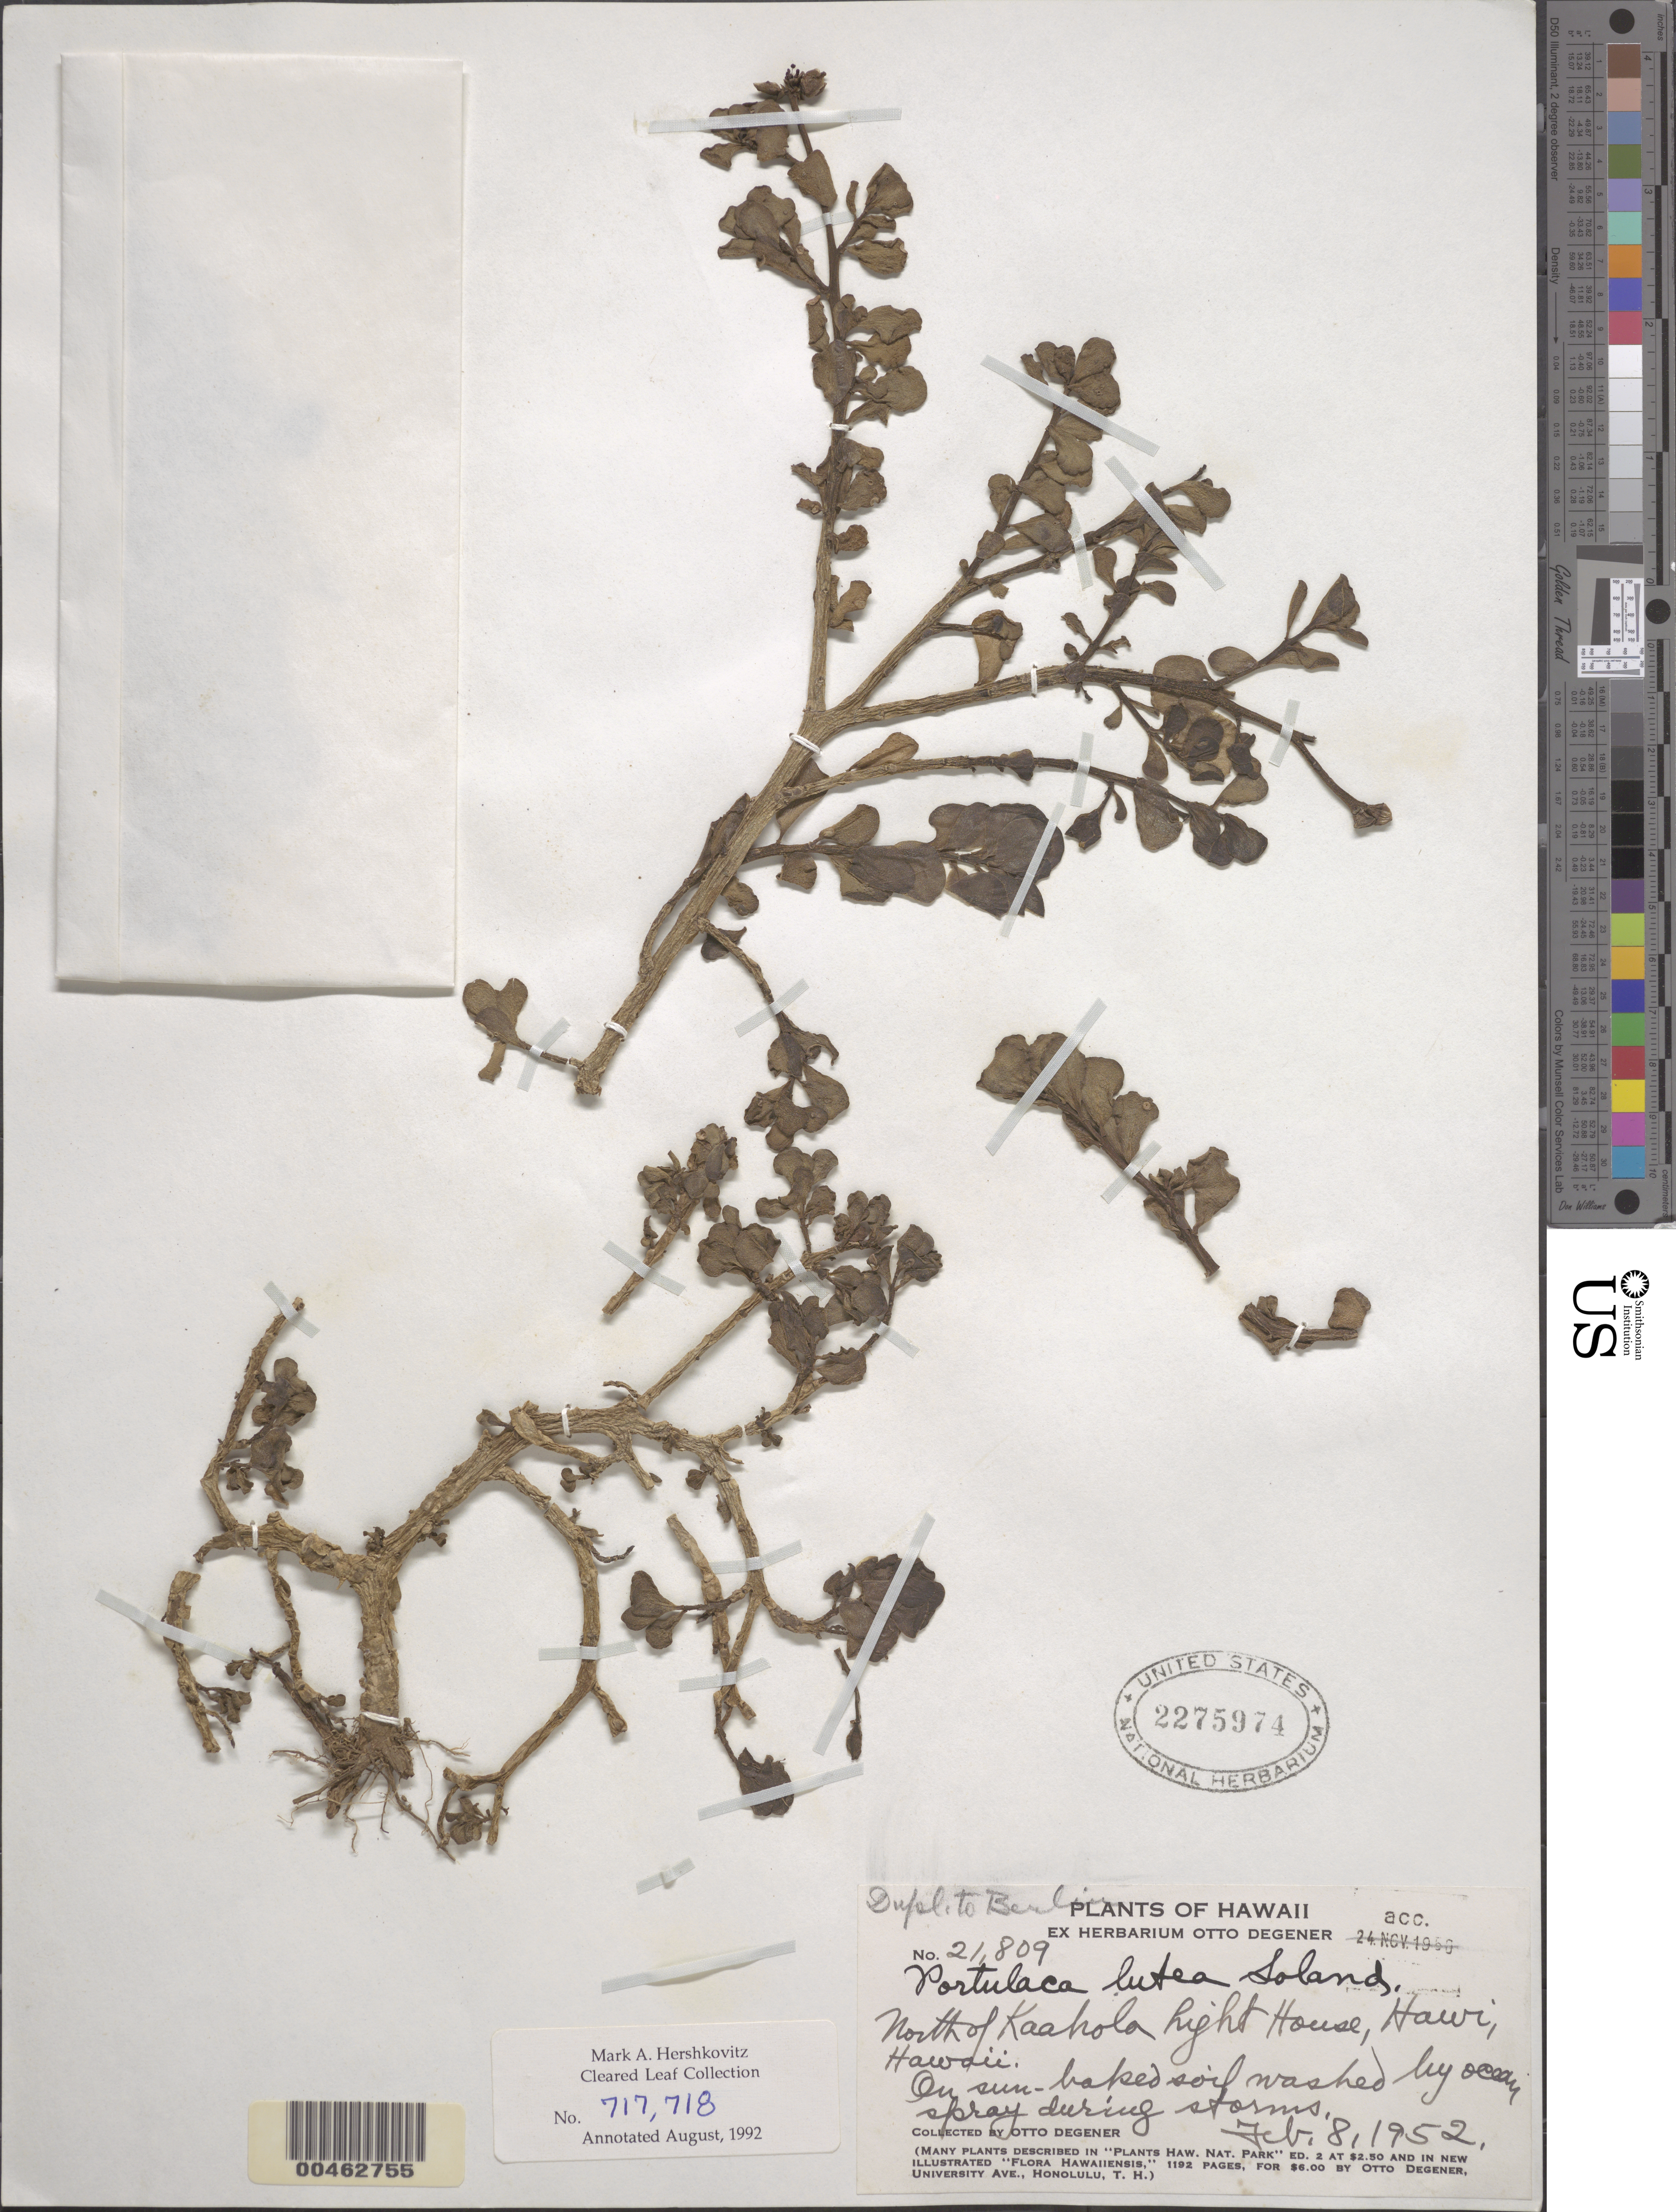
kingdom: Plantae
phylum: Tracheophyta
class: Magnoliopsida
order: Caryophyllales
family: Portulacaceae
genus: Portulaca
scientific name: Portulaca lutea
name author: Sol. ex G. Forst.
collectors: O. Degener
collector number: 21809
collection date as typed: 8 Feb 1952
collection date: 1952-02-08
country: United States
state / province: Hawaii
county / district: Hawaii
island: Hawaii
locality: N of Kaahola Light House, Hawi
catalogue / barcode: US 2275974